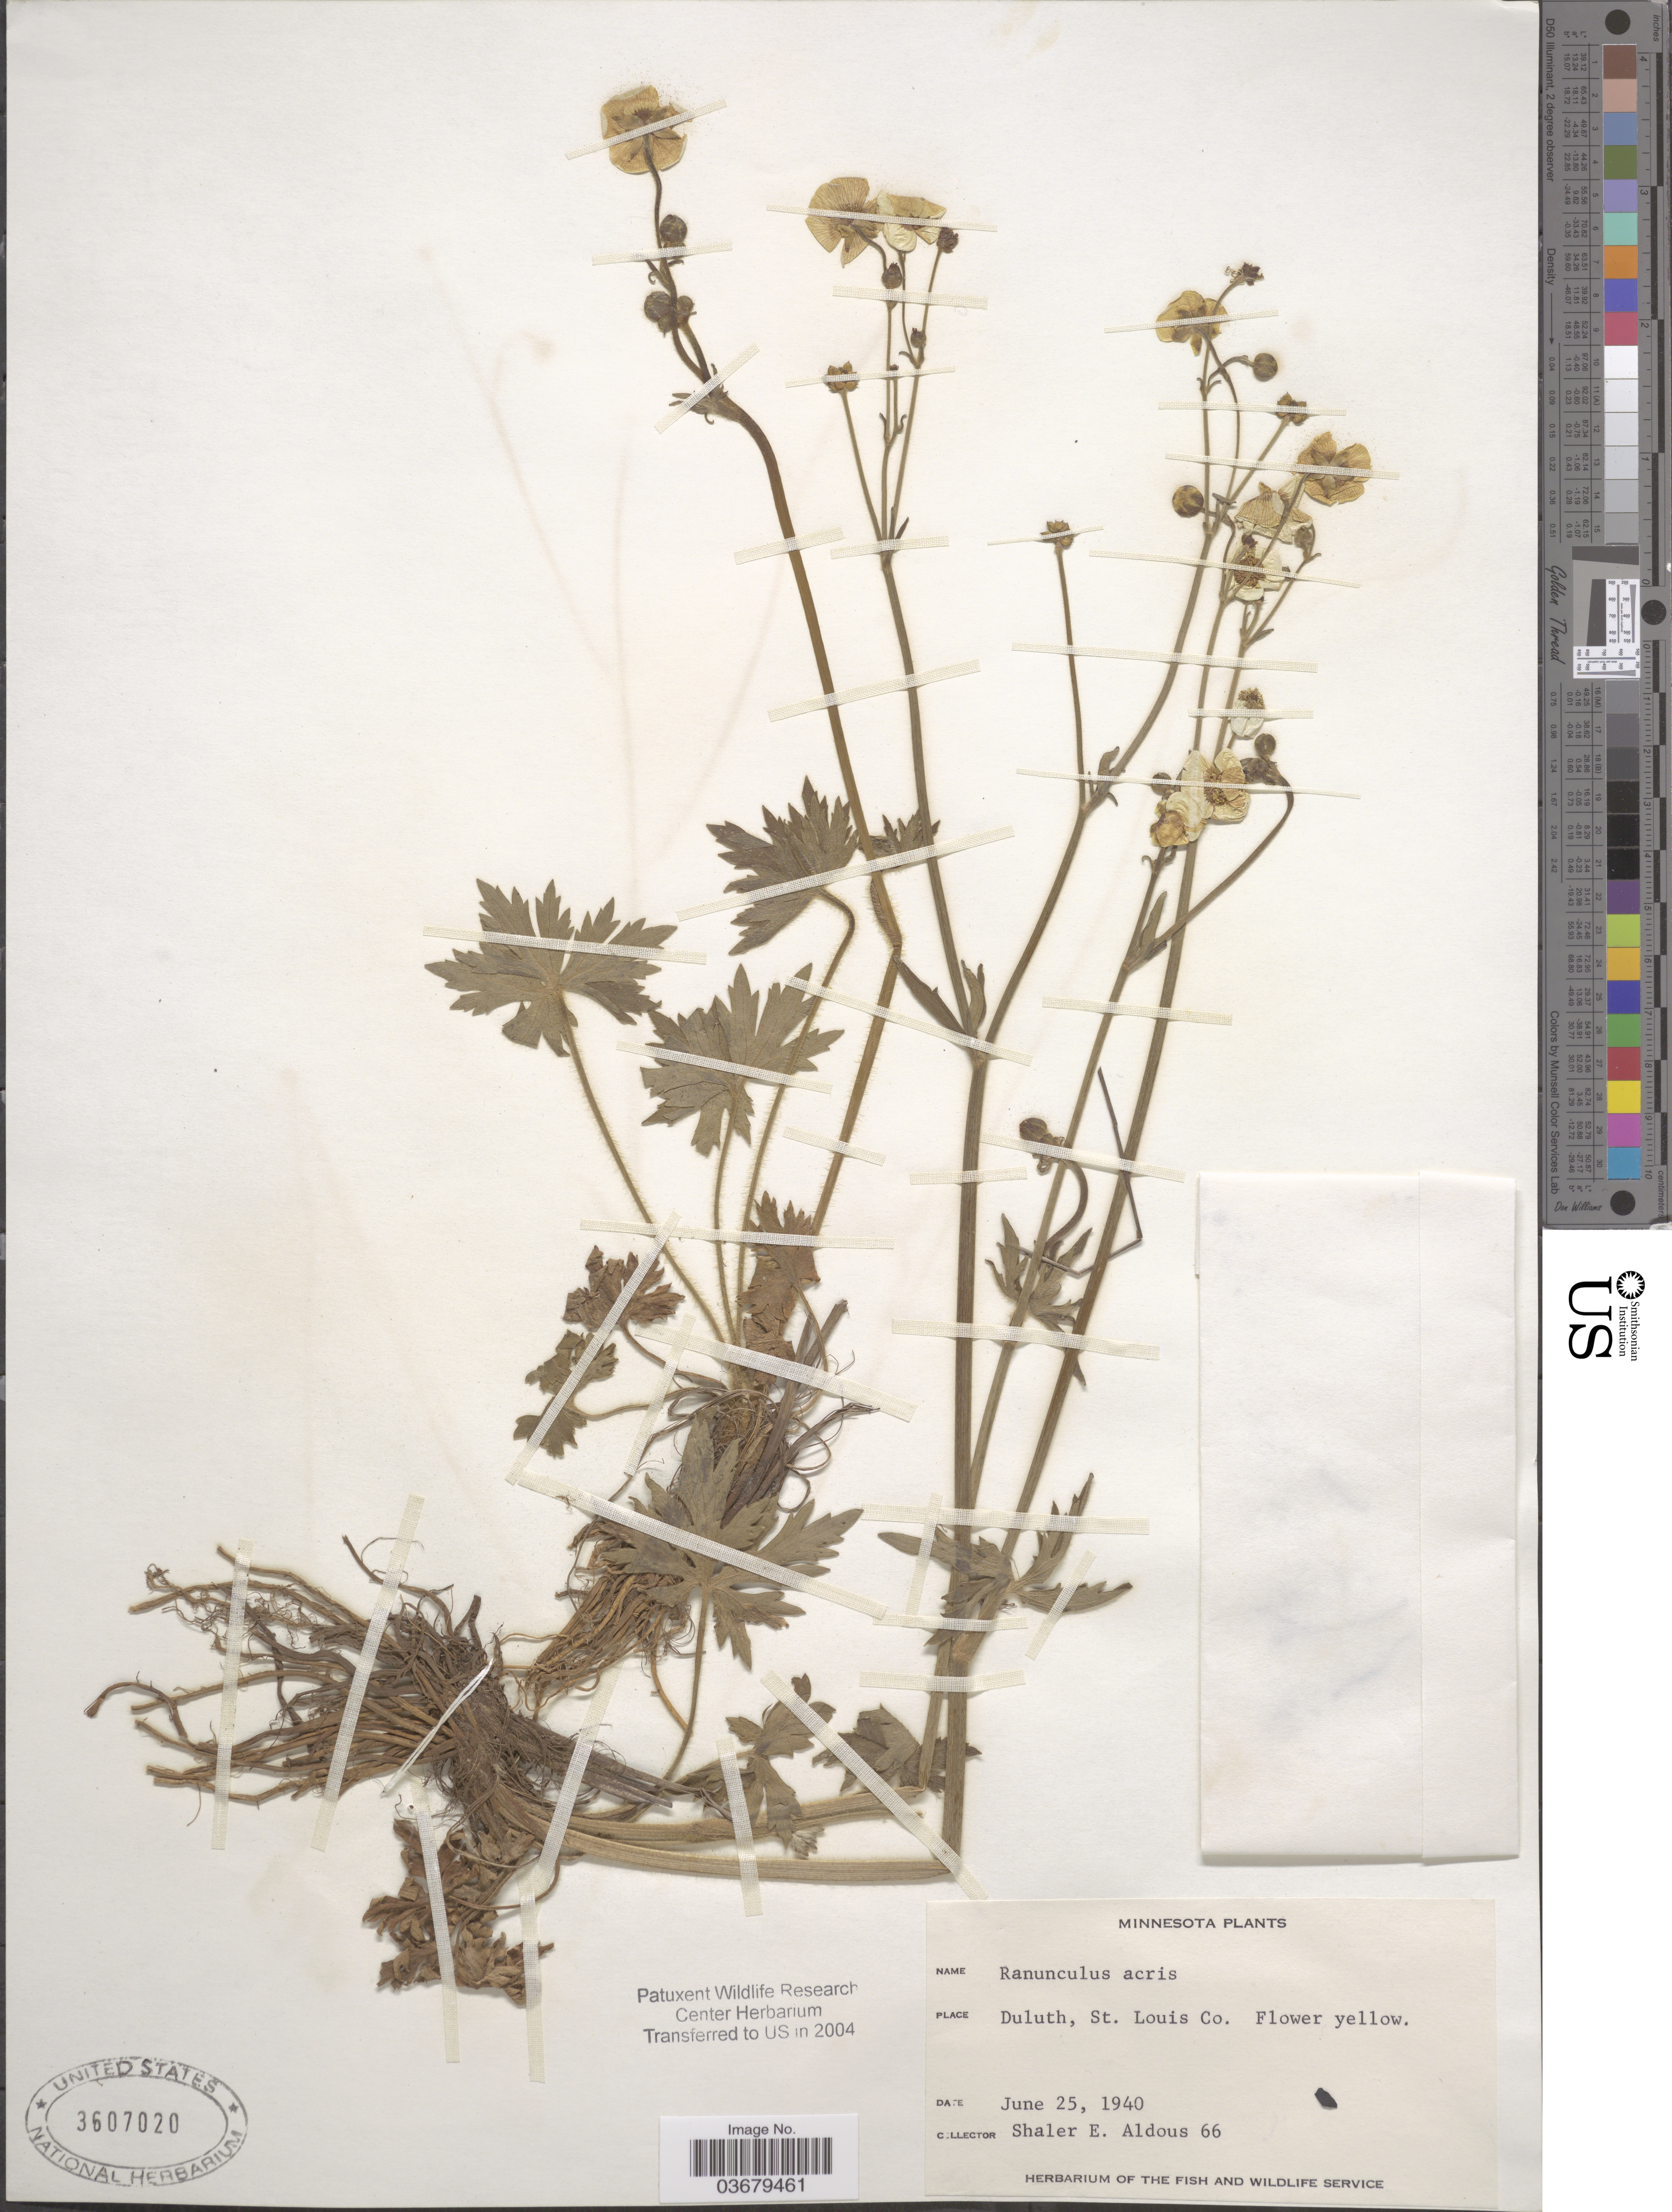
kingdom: Plantae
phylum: Tracheophyta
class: Magnoliopsida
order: Ranunculales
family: Ranunculaceae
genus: Ranunculus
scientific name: Ranunculus acris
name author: L.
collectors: S. Aldous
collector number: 66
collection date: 1940-06-25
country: United States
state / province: Minnesota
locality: Duluth, St. Louis Co.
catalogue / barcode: US 3607020